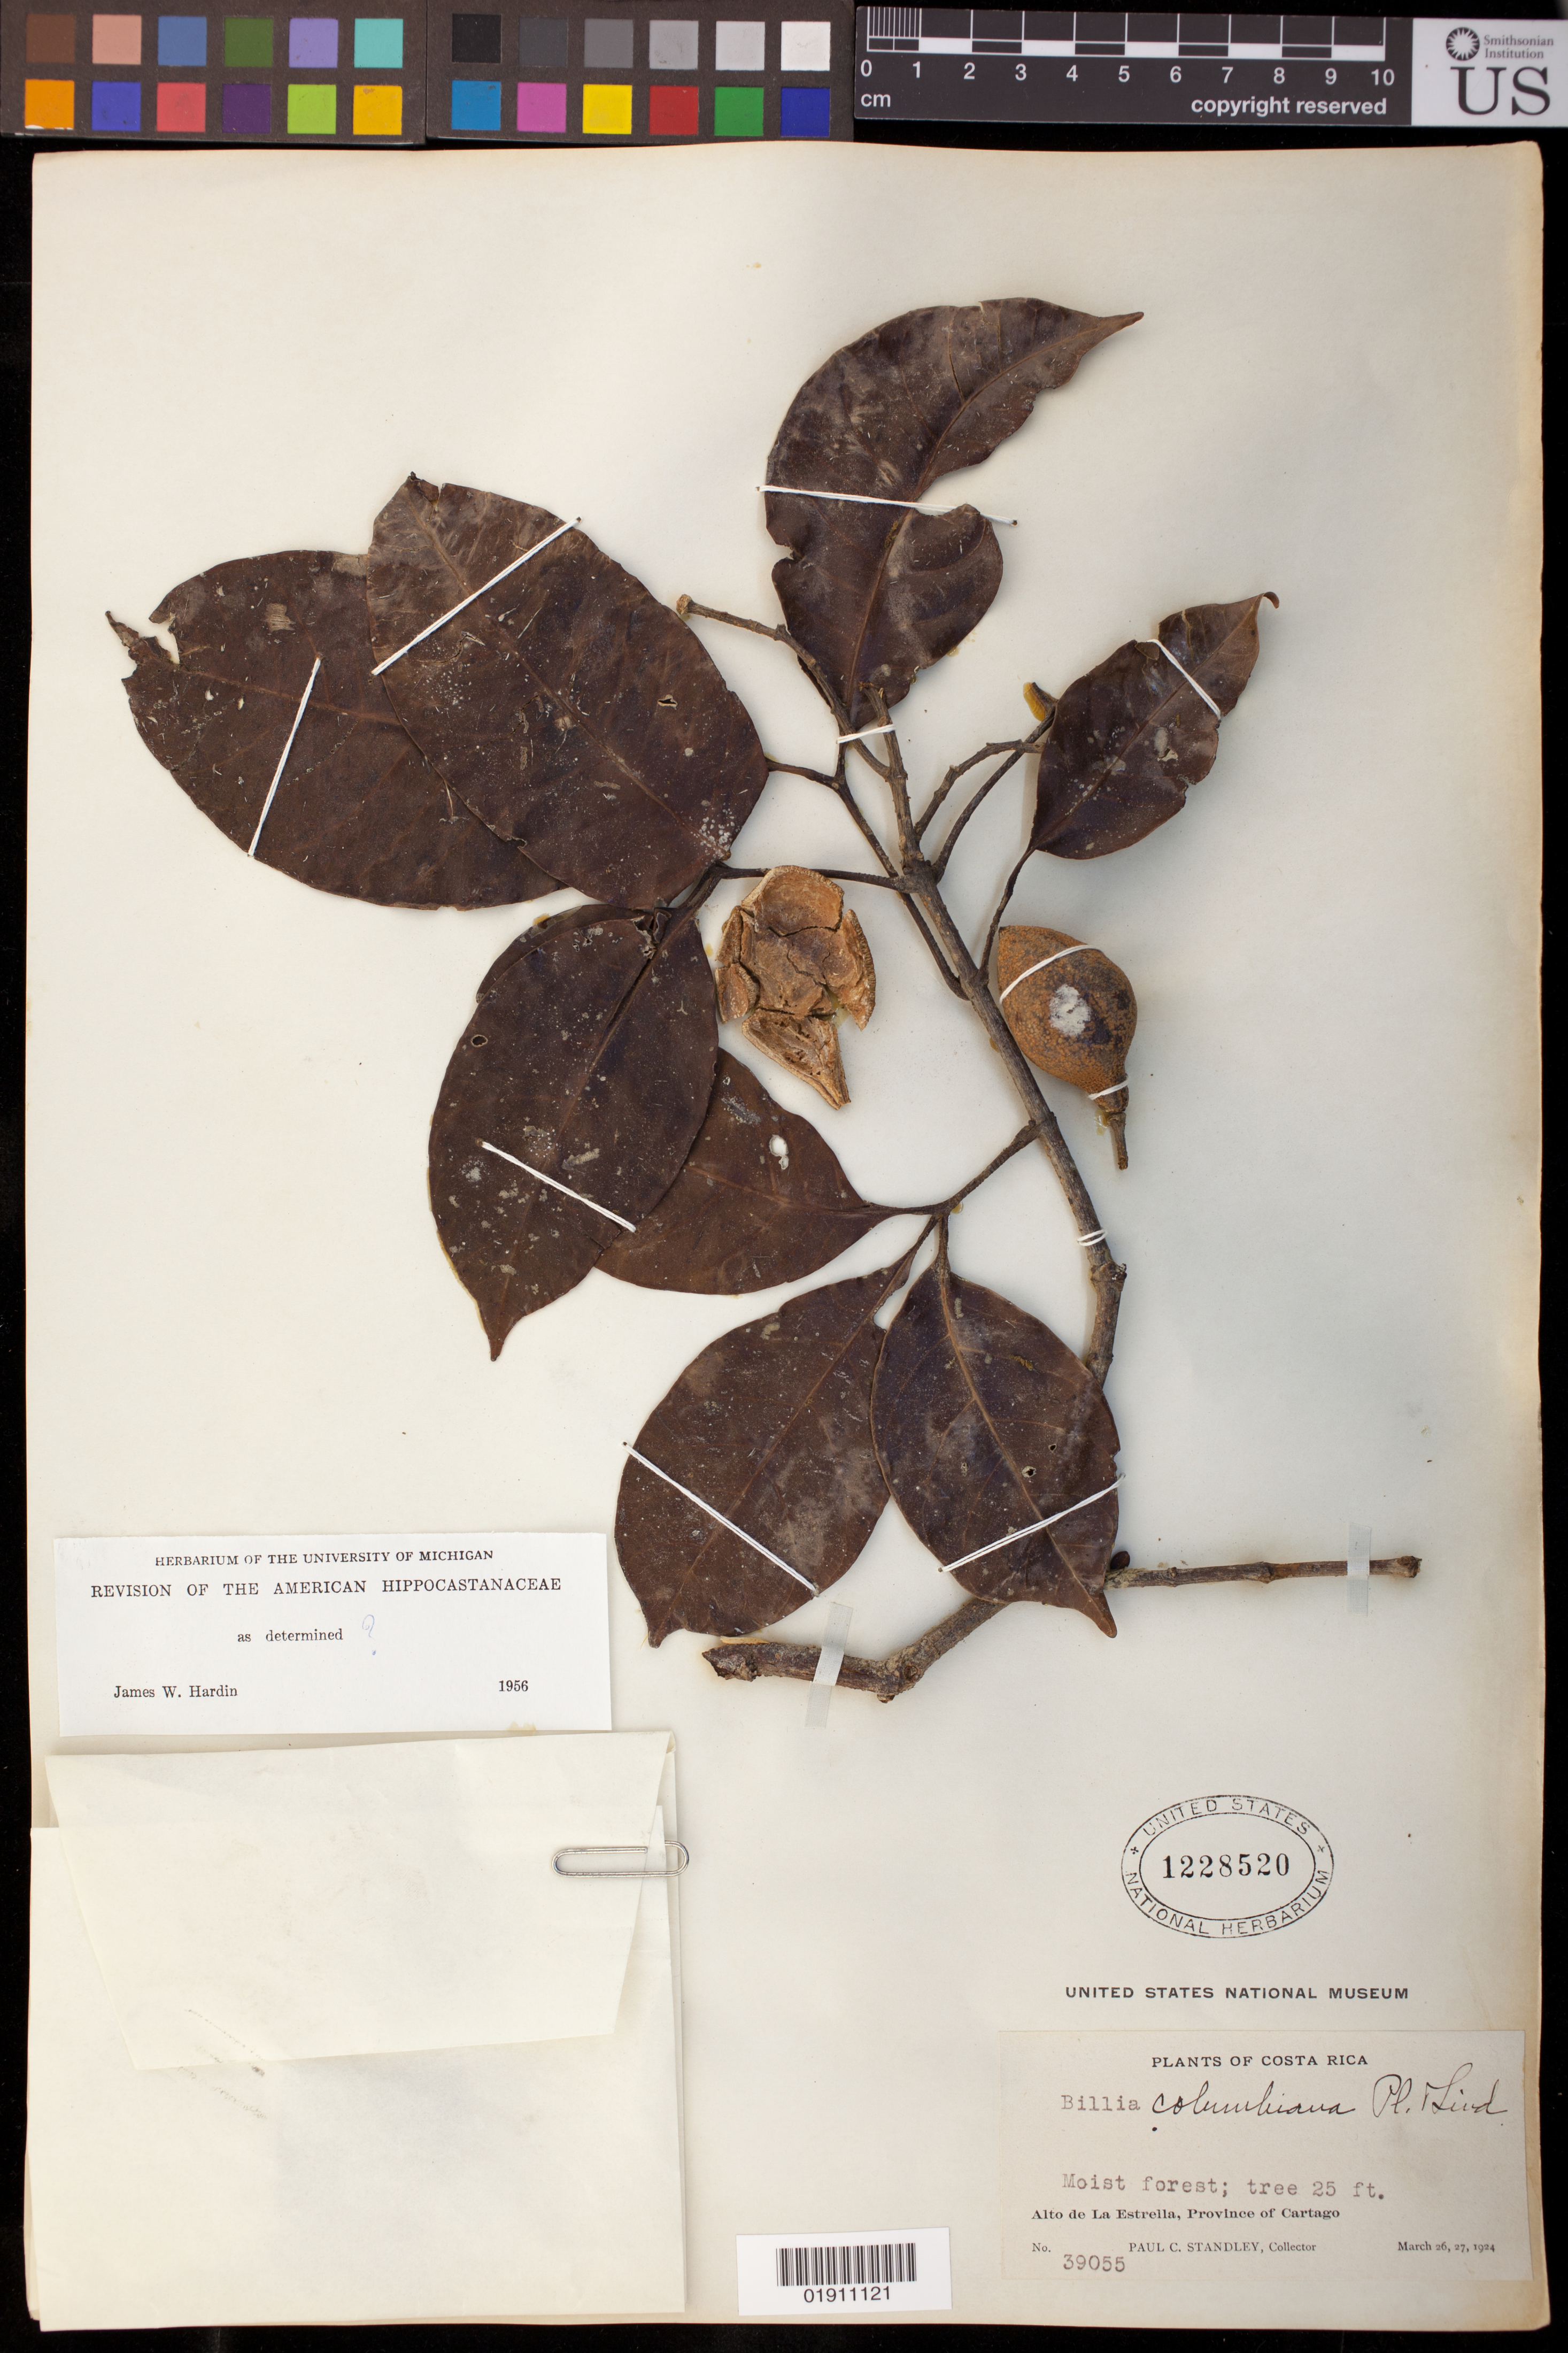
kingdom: Plantae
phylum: Tracheophyta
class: Magnoliopsida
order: Sapindales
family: Sapindaceae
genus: Billia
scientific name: Billia columbiana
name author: Planch. & Linden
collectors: P. C. Standley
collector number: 39055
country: Costa Rica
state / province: Cartago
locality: Alto de La Estrella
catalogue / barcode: US 1228520